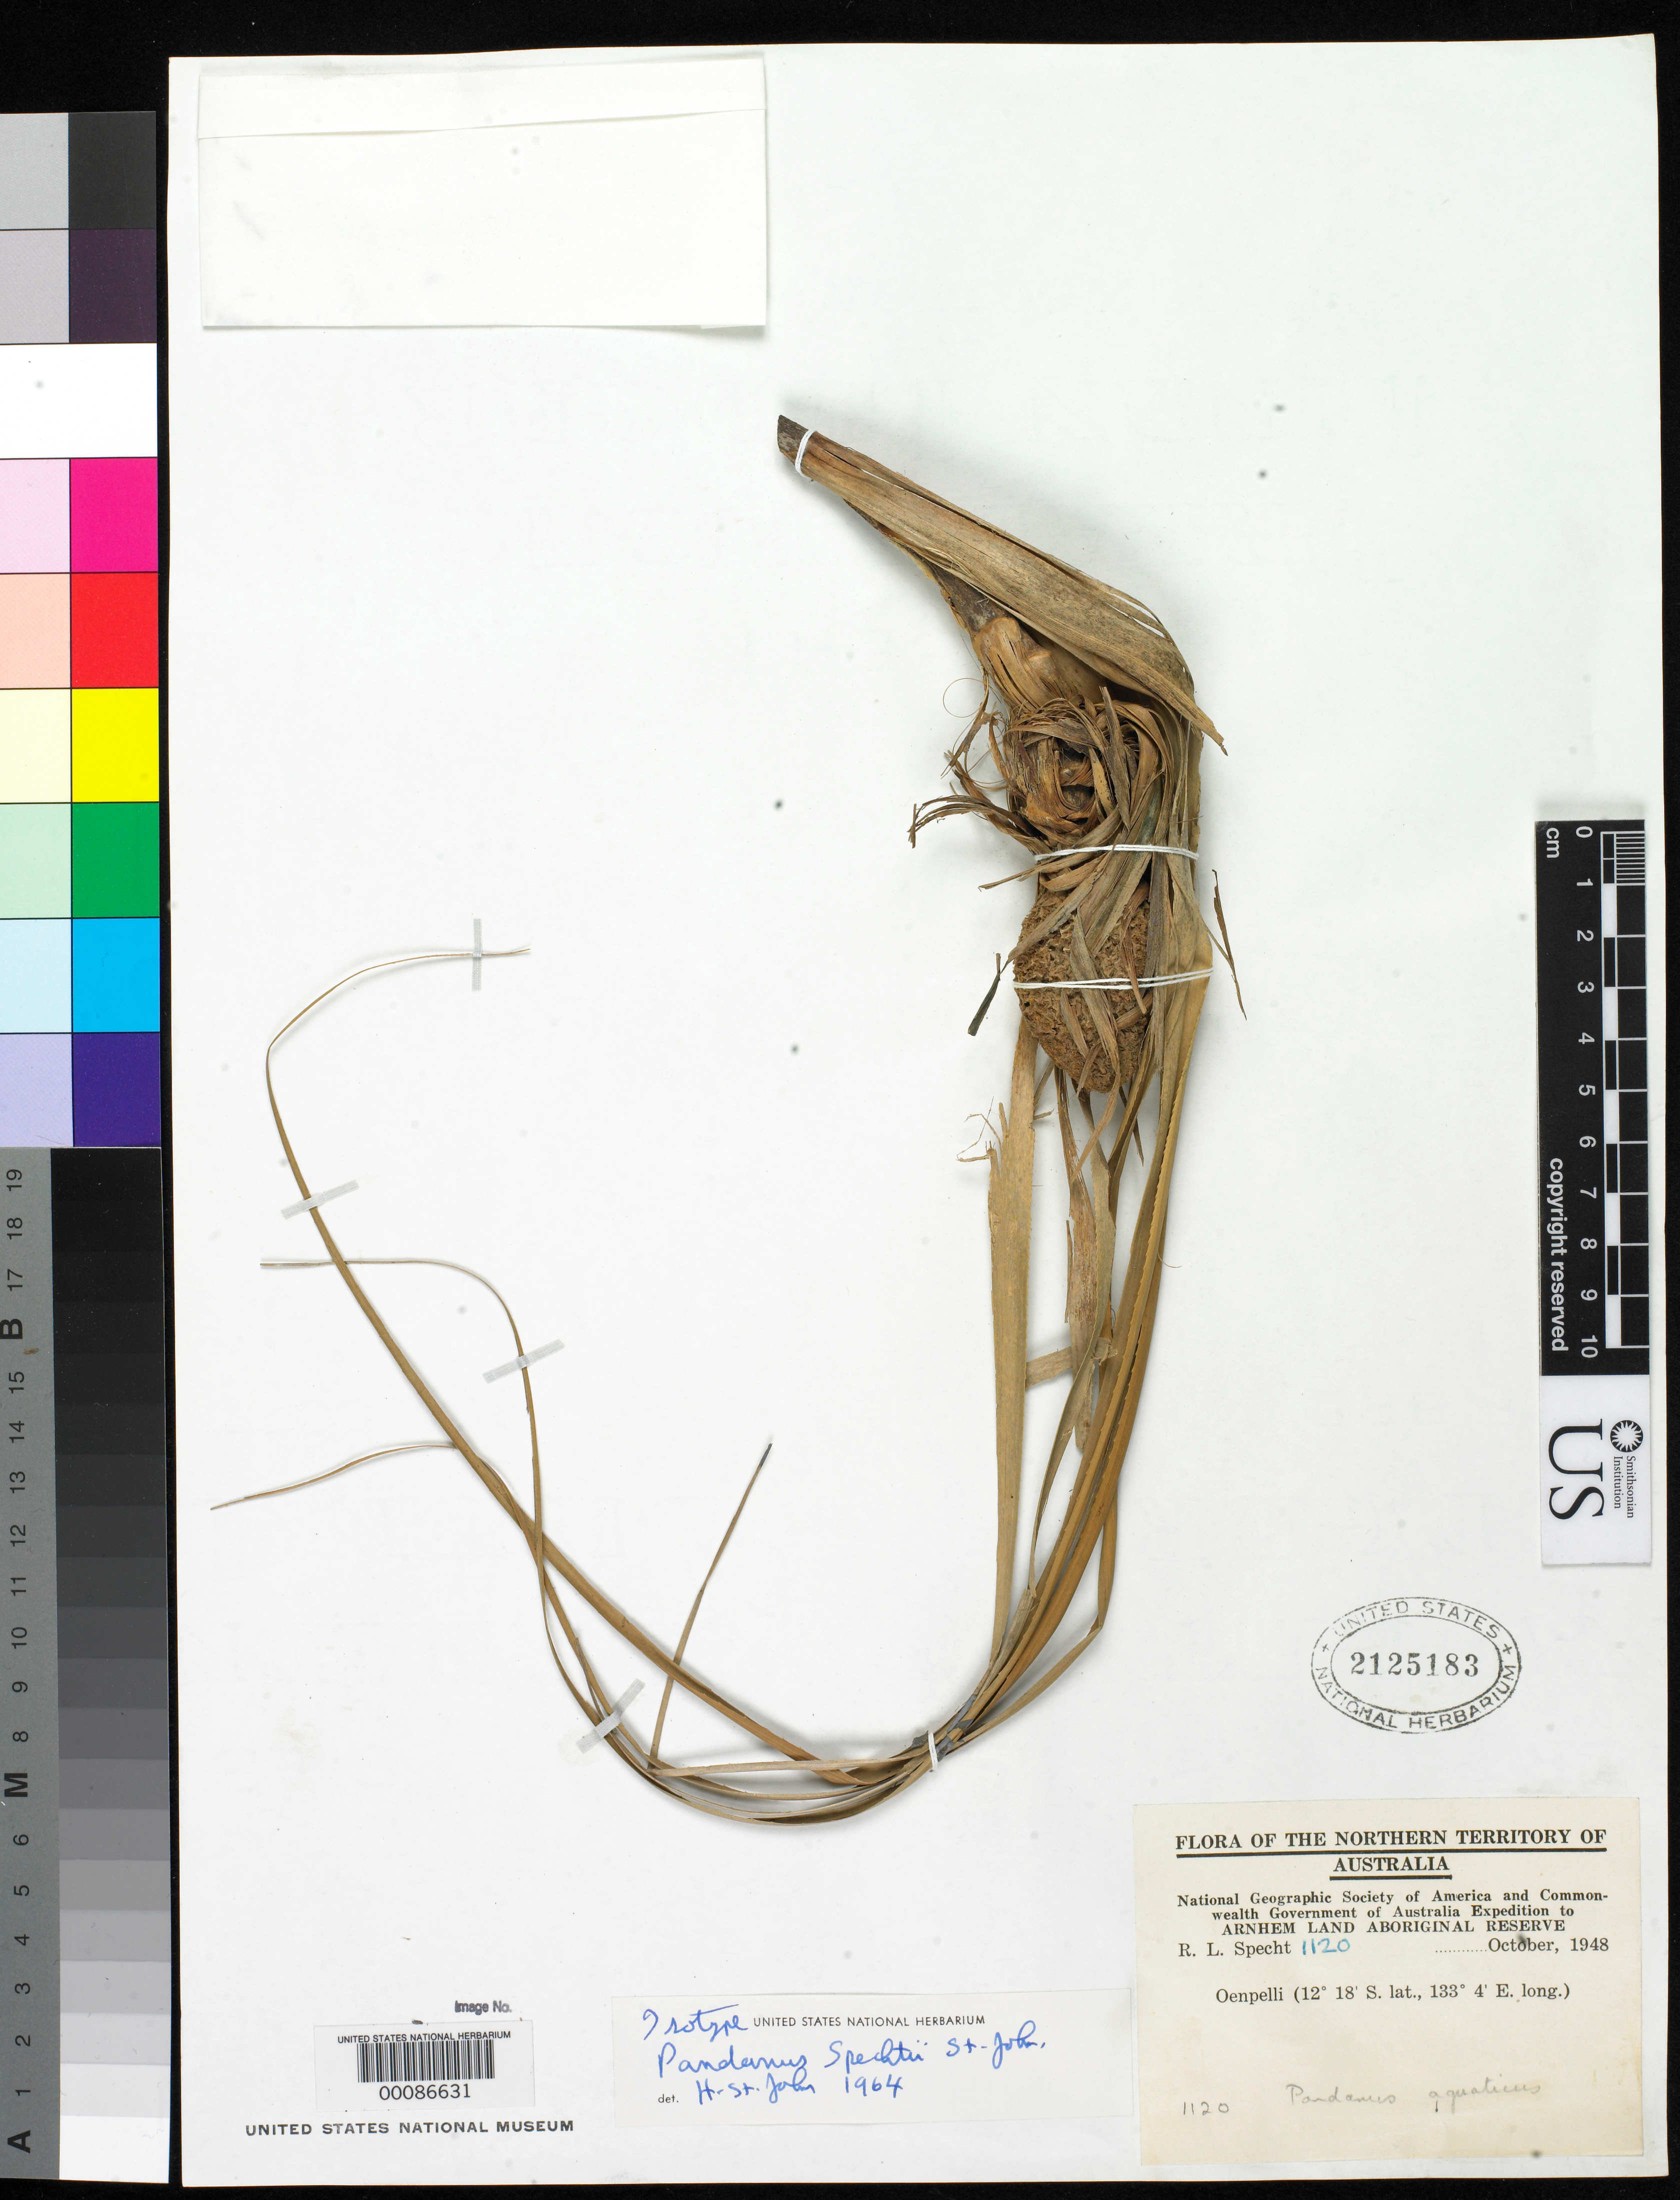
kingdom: Plantae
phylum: Tracheophyta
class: Liliopsida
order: Pandanales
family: Pandanaceae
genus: Pandanus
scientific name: Pandanus spechtii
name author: H. St. John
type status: Isotype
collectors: R. L. Specht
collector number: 1120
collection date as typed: Oct 1948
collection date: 1948-10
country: Australia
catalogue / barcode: US 2125183